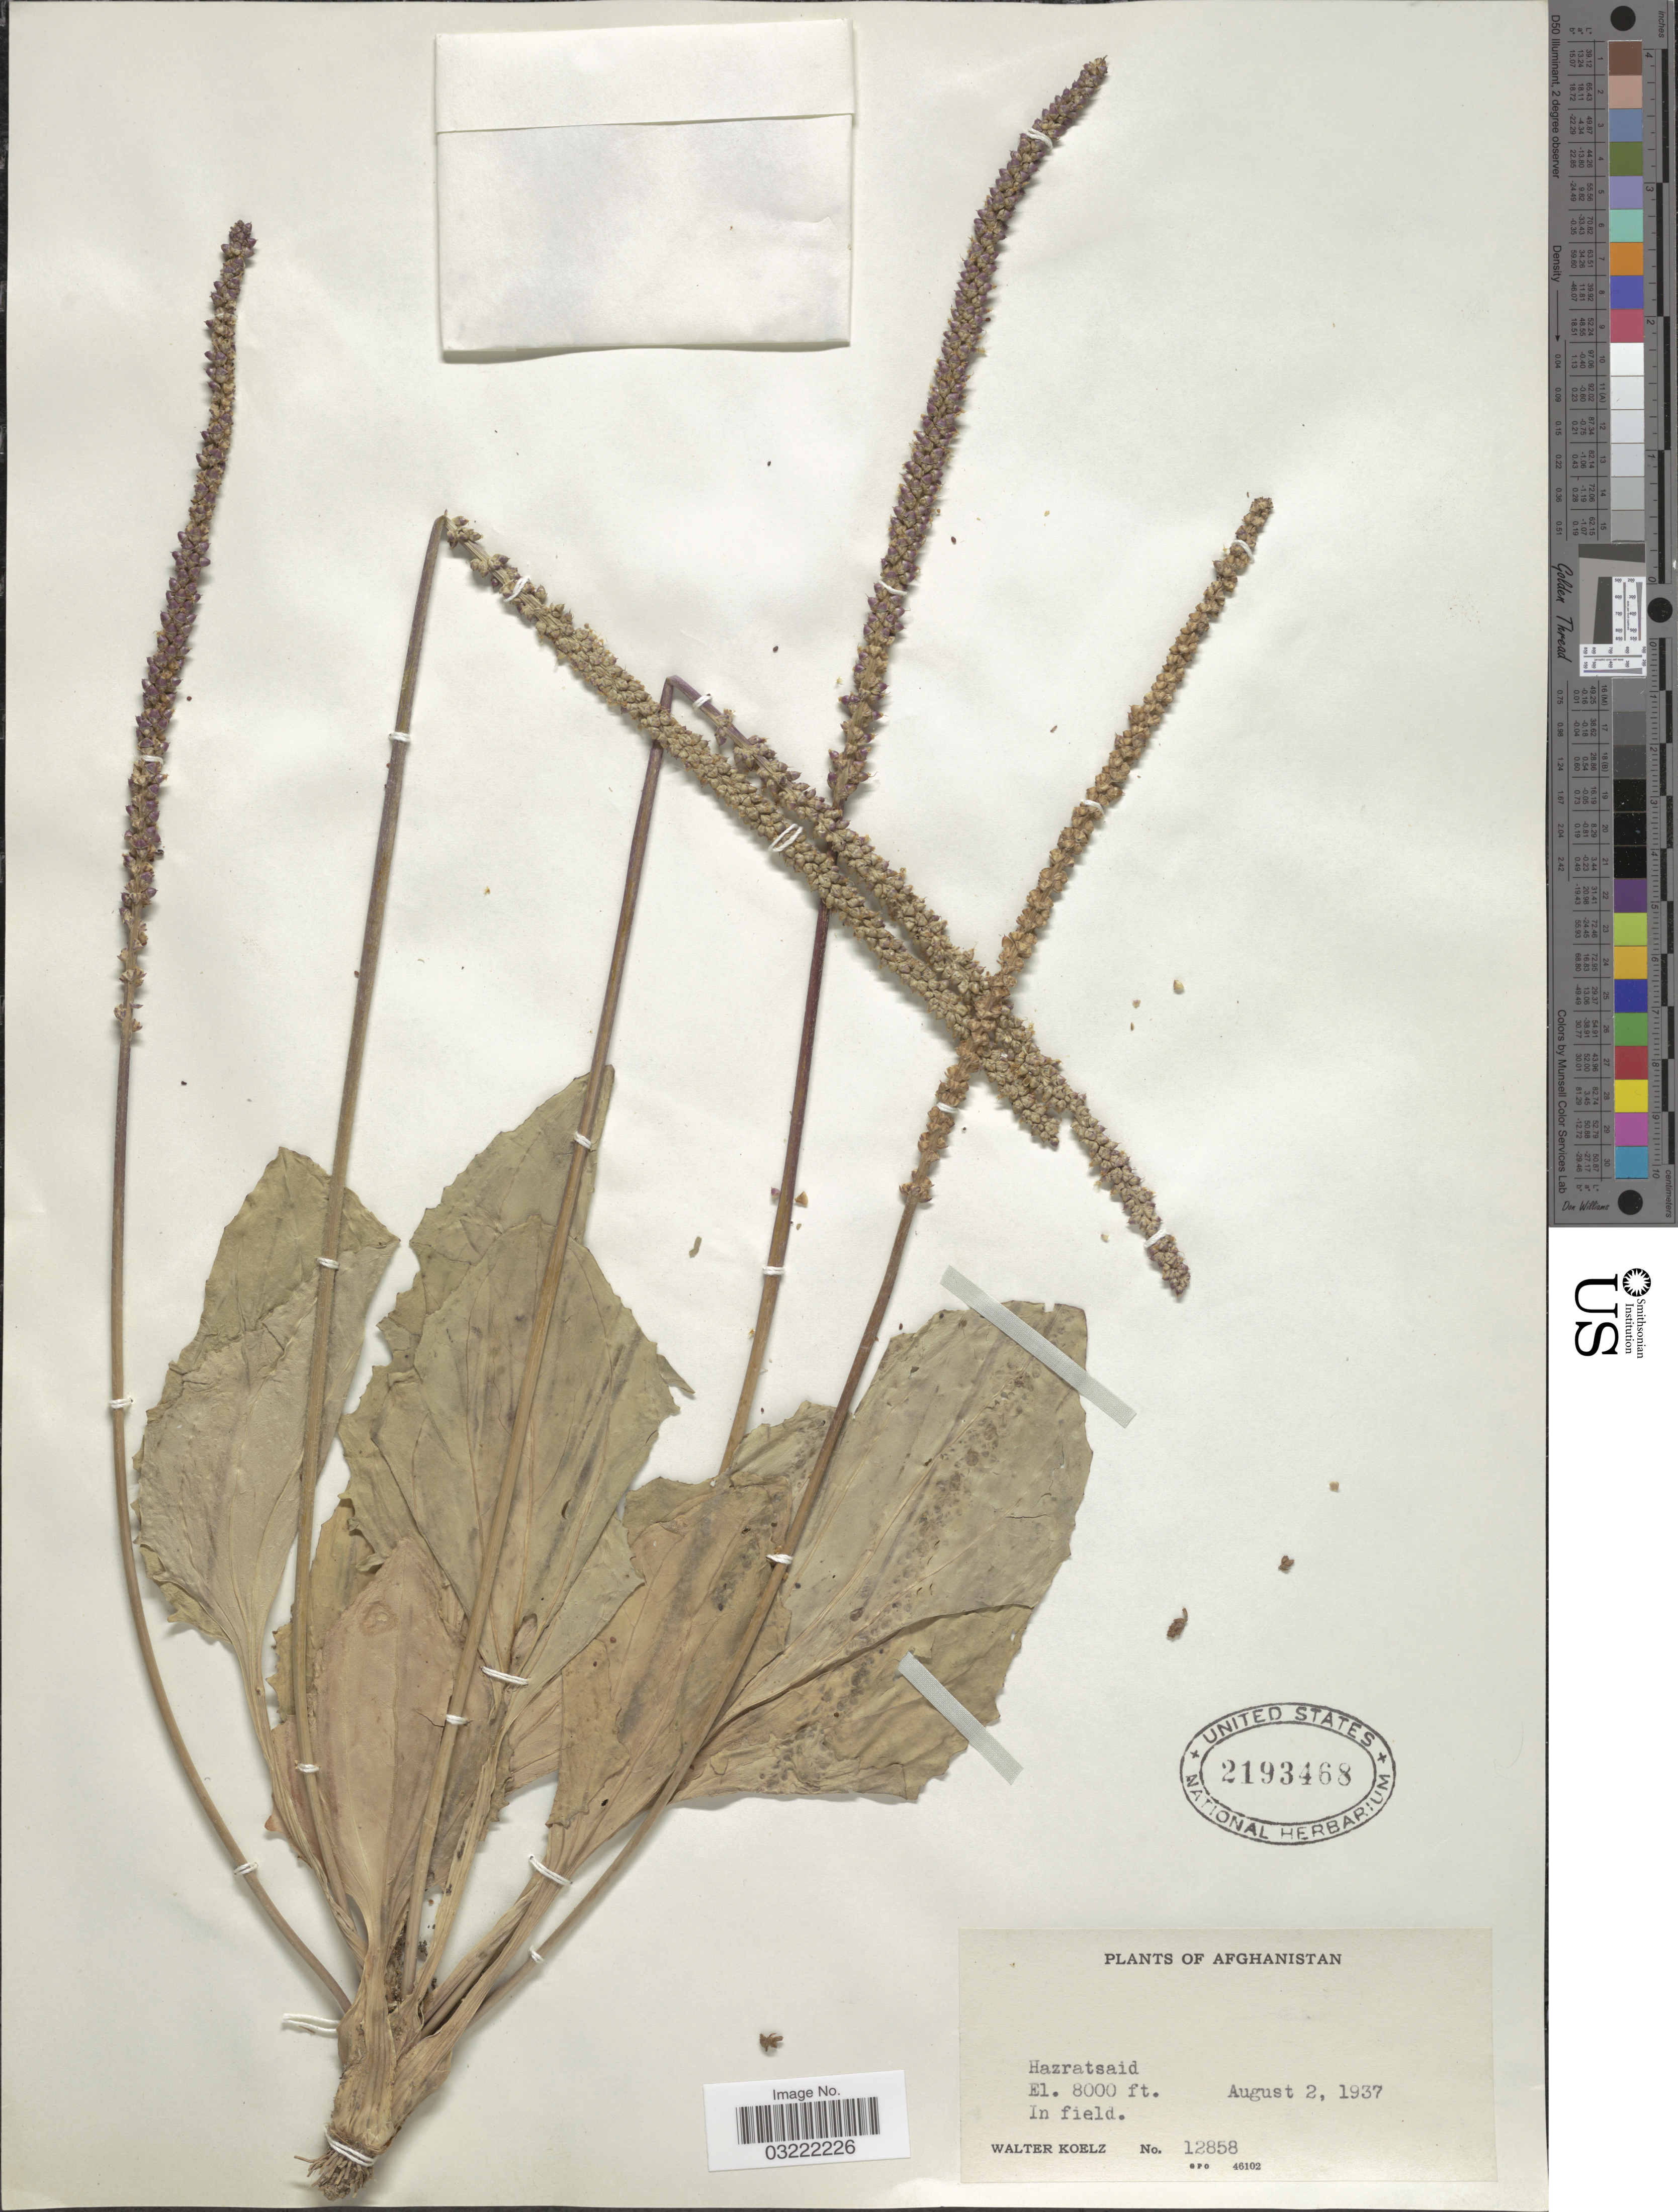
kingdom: Plantae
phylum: Tracheophyta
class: Magnoliopsida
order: Lamiales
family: Plantaginaceae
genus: Plantago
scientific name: Plantago sp.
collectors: W. N. Koelz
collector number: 12858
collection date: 1937-08-02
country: Afghanistan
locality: Hazratsaid.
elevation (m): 2438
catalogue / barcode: US 2193468